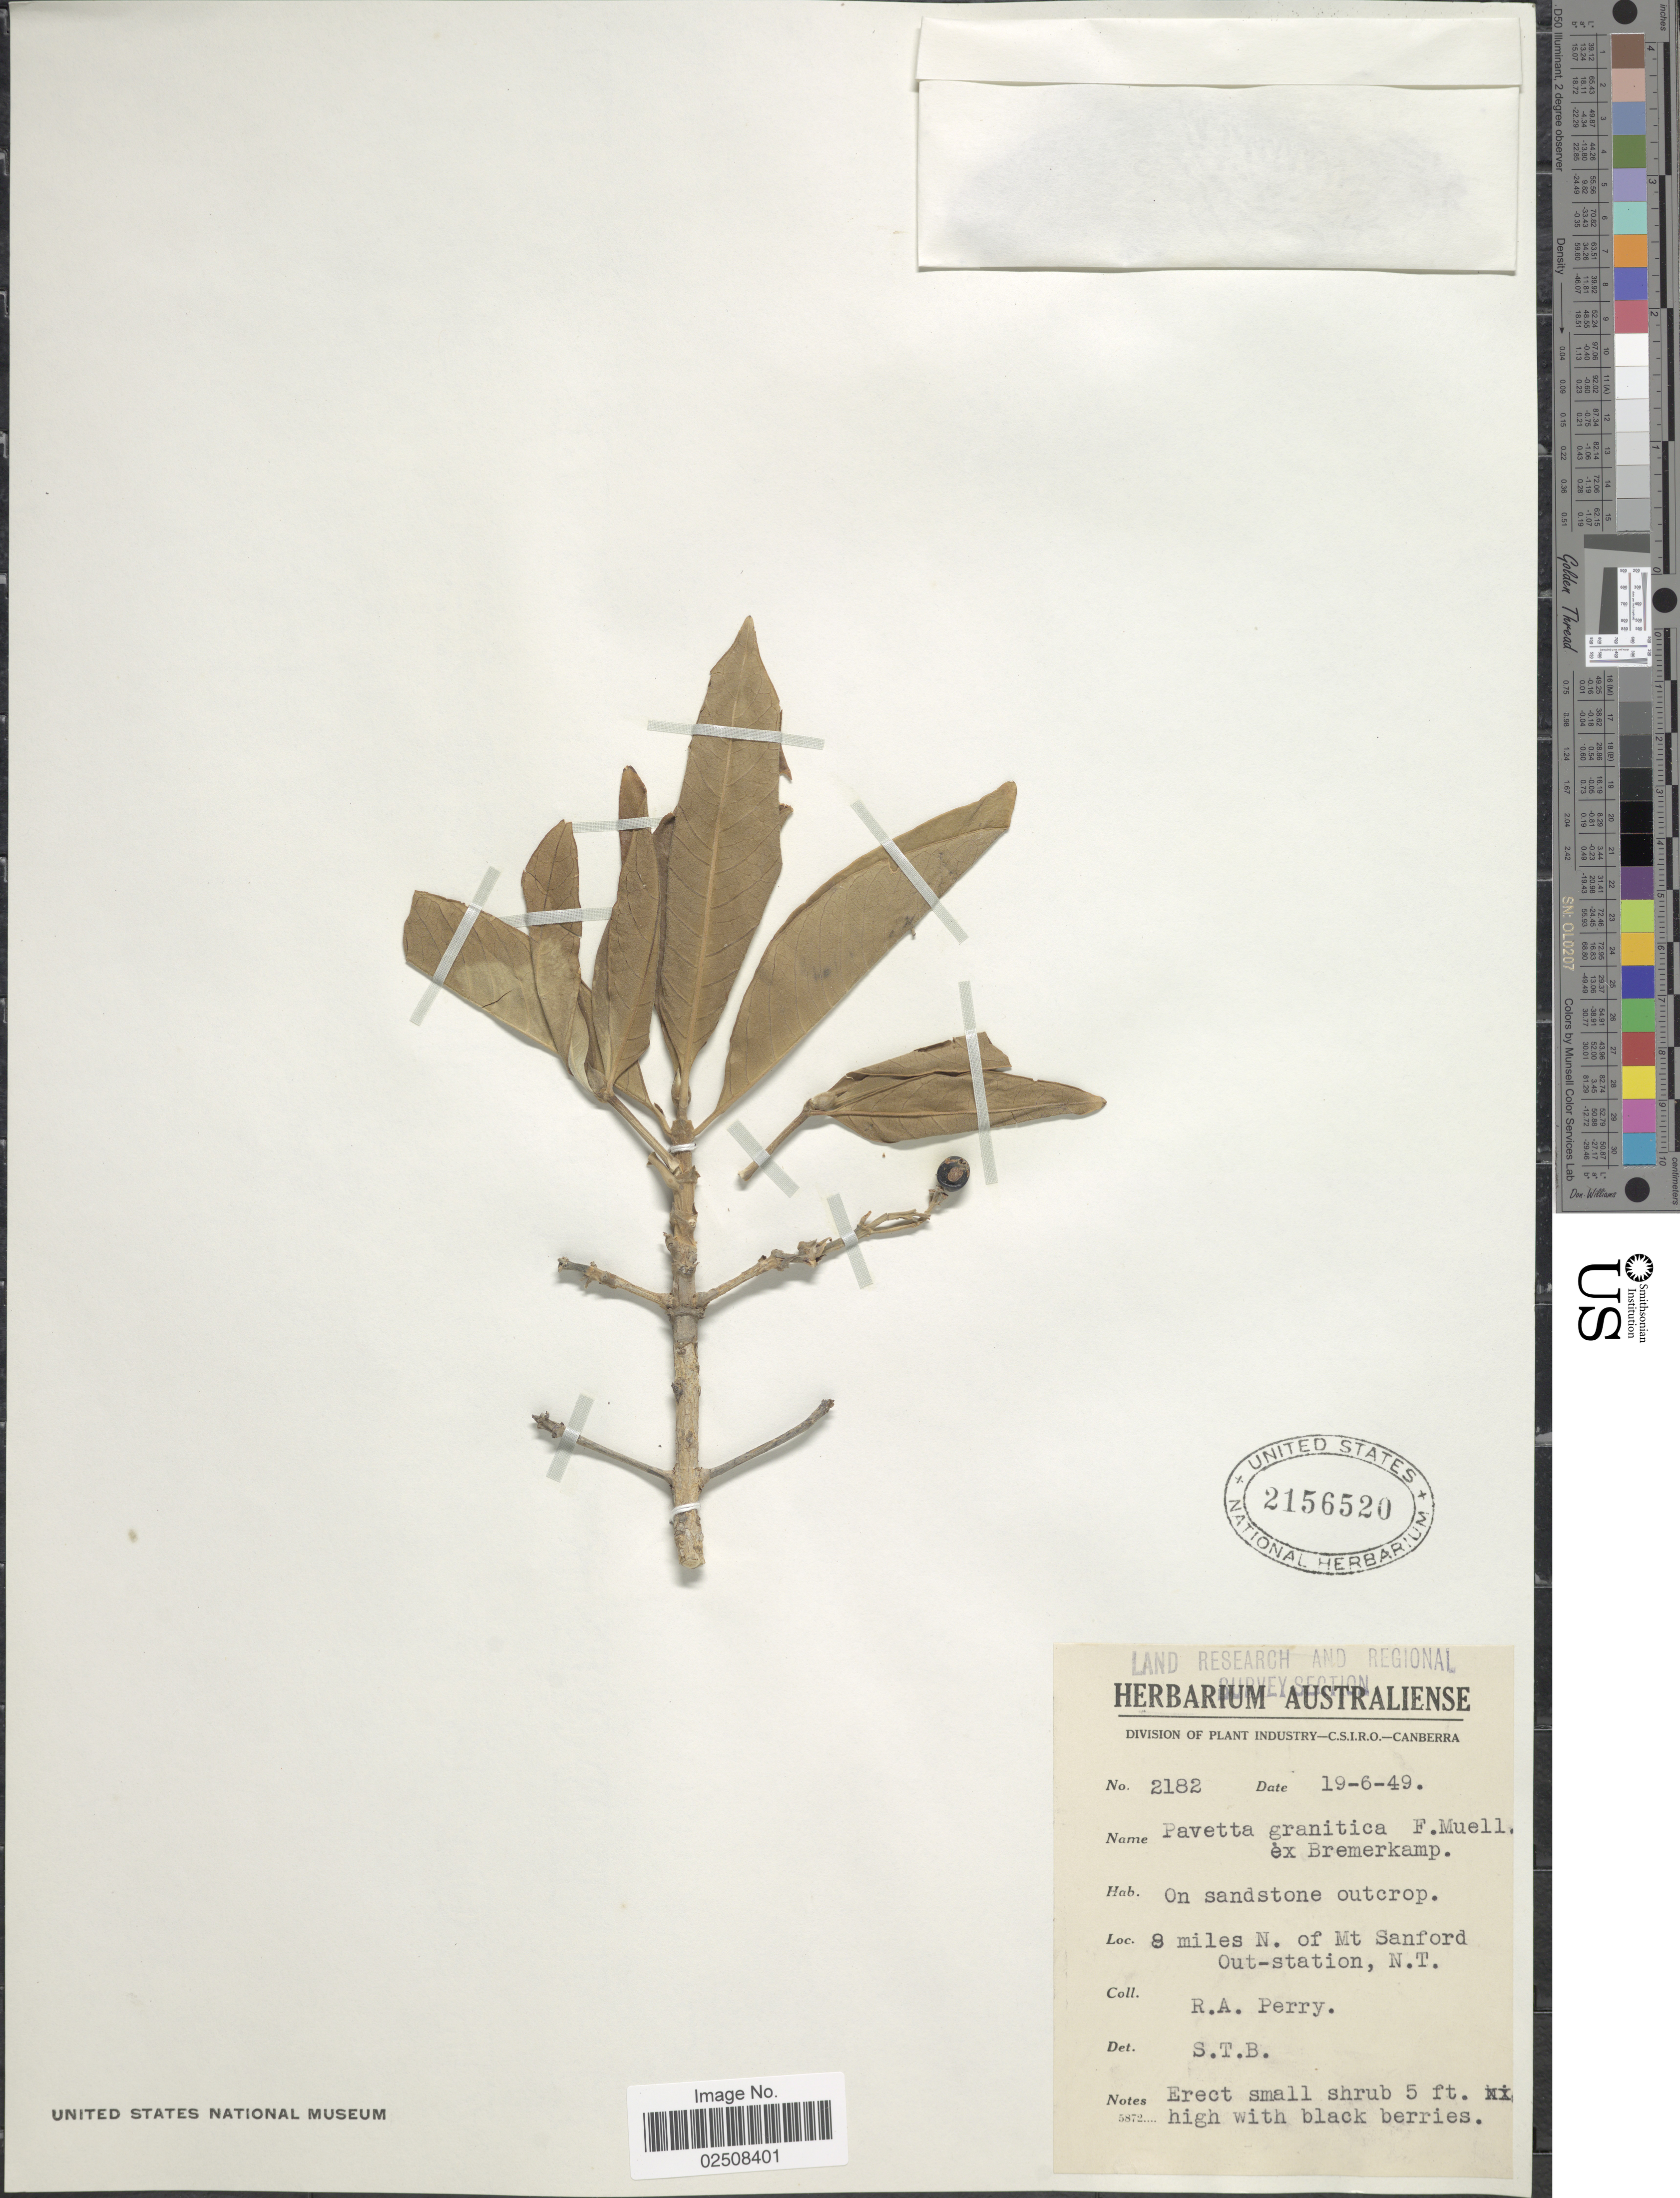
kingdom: Plantae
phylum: Tracheophyta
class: Magnoliopsida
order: Gentianales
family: Rubiaceae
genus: Pavetta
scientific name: Pavetta granitica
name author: F. Muell. ex Bremek.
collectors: Perry, R. A.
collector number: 2182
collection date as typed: Transcribed d/m/y: 19/6/49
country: Australia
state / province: Northern Territory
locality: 8 miles N. of Mt Sanford Out-station, N.T.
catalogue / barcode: US 2156520